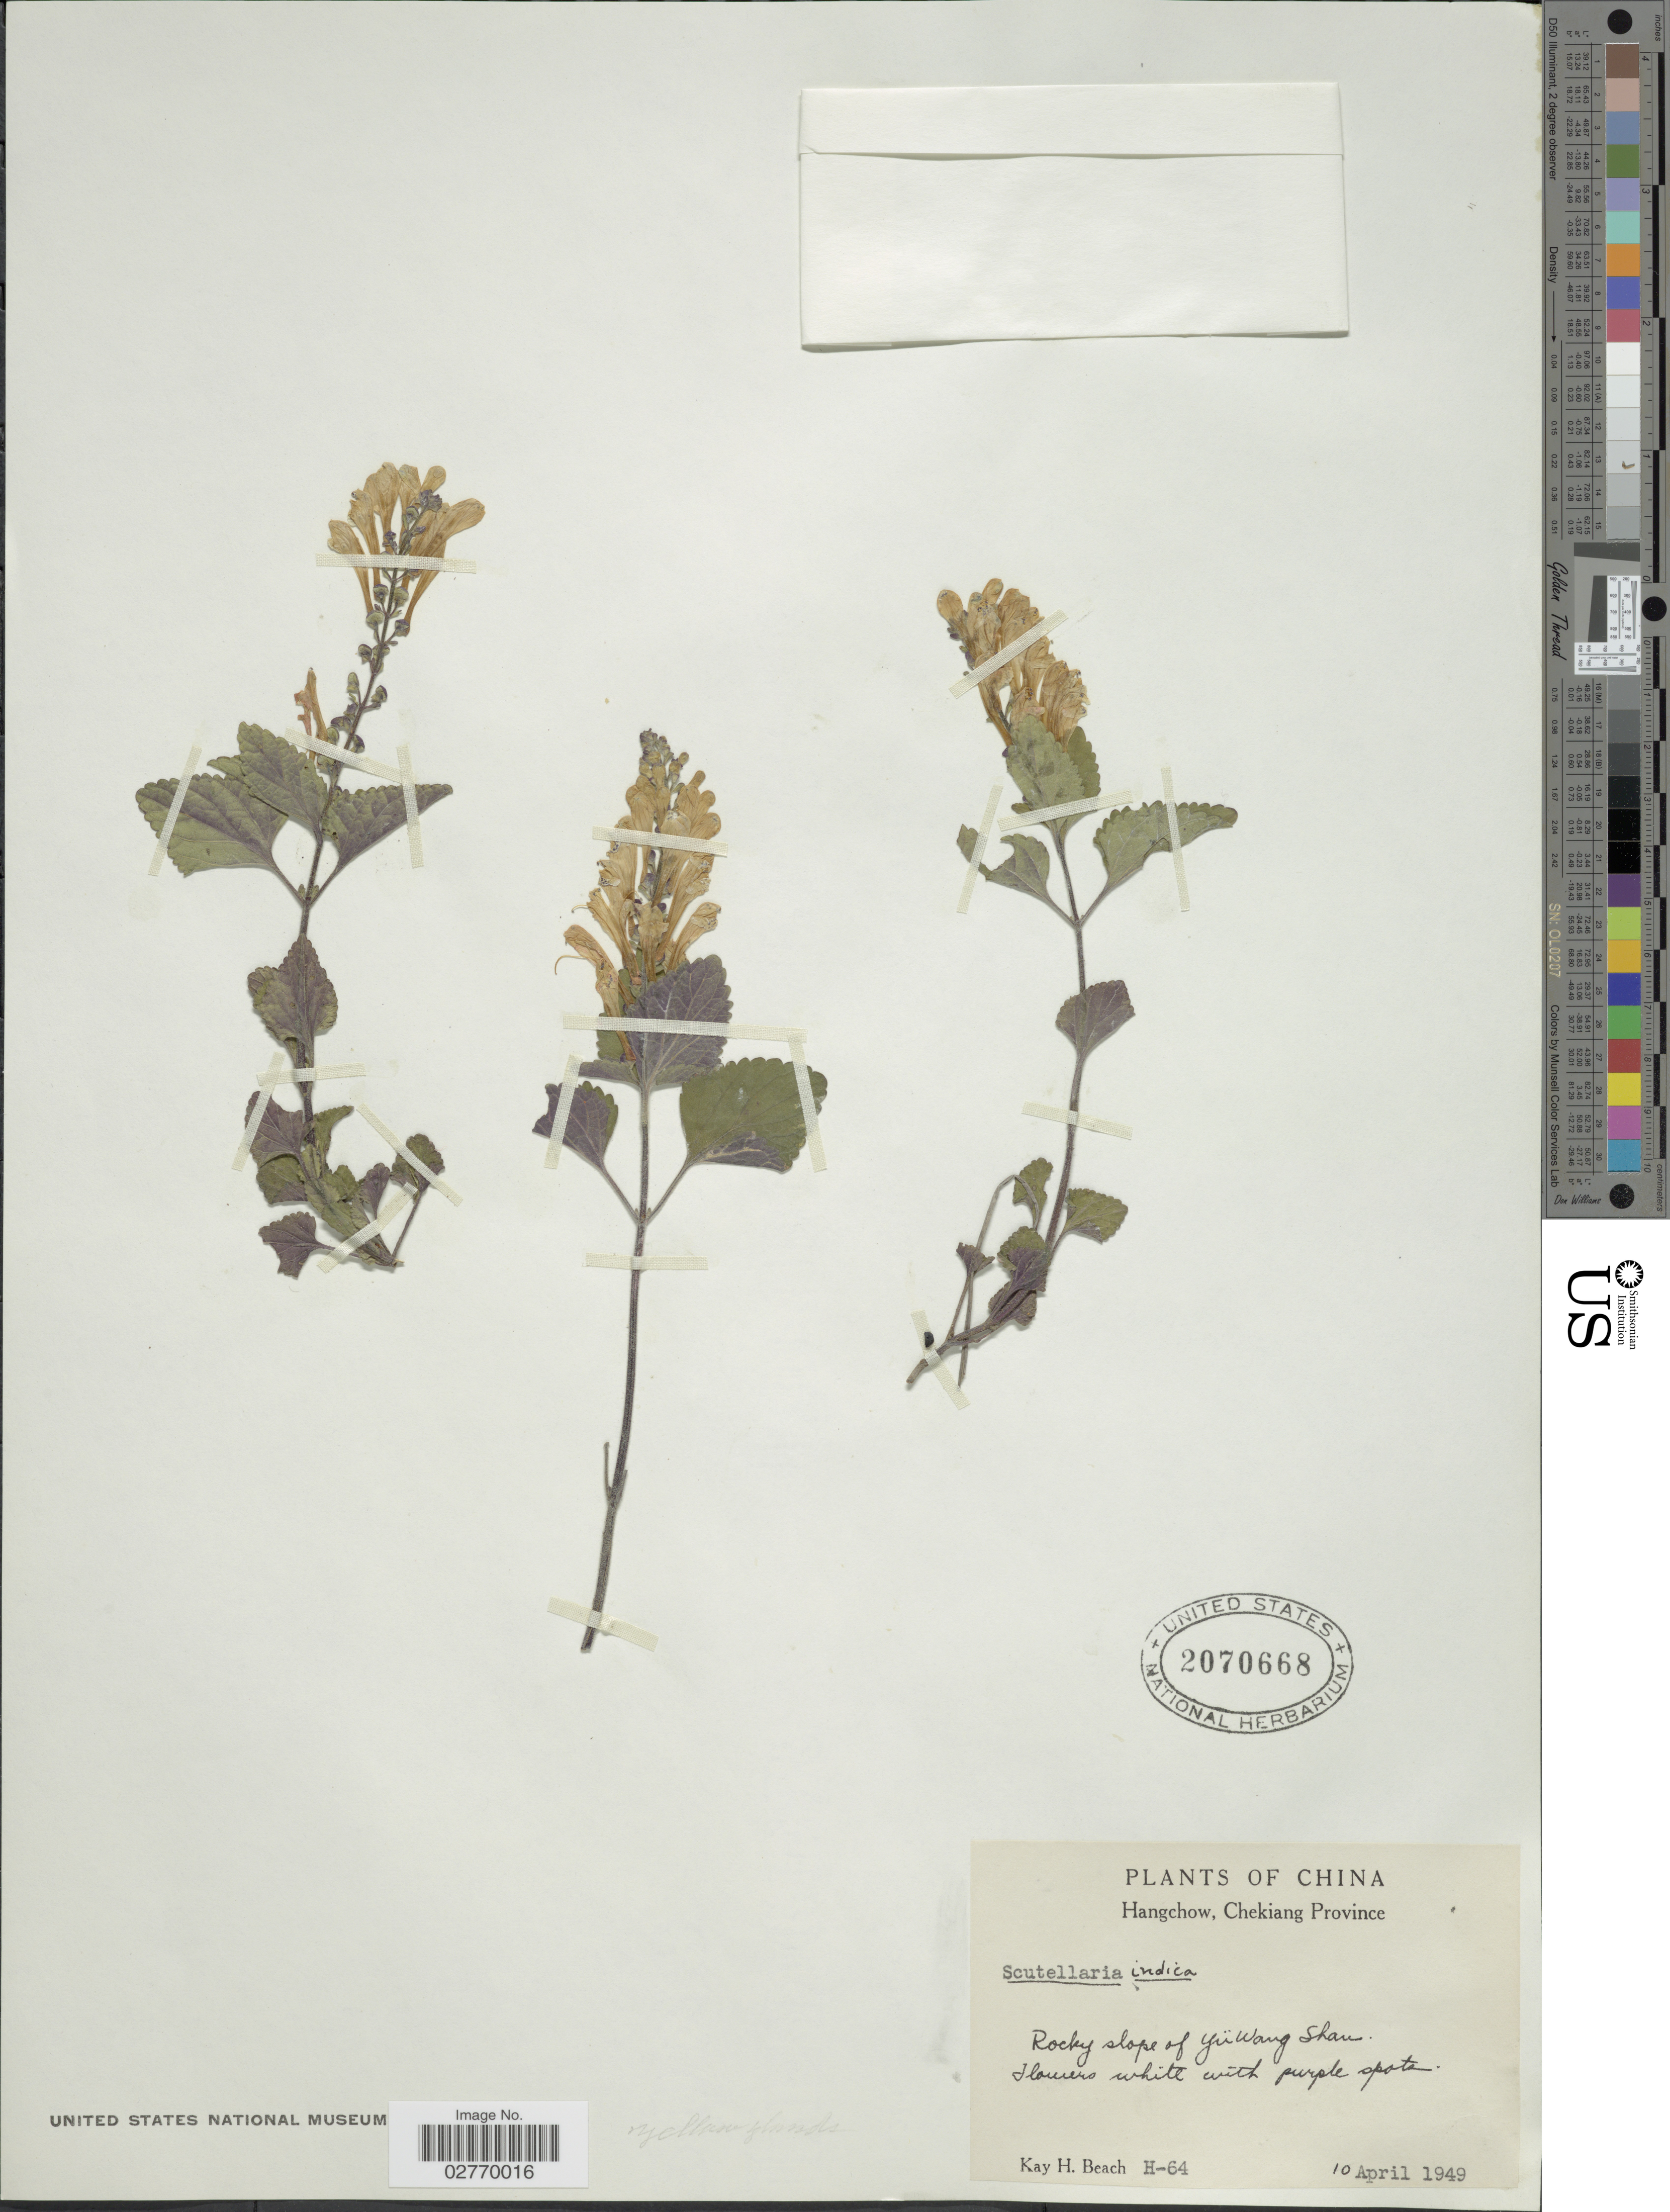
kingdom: Plantae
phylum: Tracheophyta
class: Magnoliopsida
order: Lamiales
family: Lamiaceae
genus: Scutellaria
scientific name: Scutellaria indica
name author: L.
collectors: K. H. Beach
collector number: H-64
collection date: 1949-04-10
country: China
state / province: Zhejiang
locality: Hangchow, Chekiang Province. Rocky slope of Yü Wang Shan.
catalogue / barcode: US 2070668